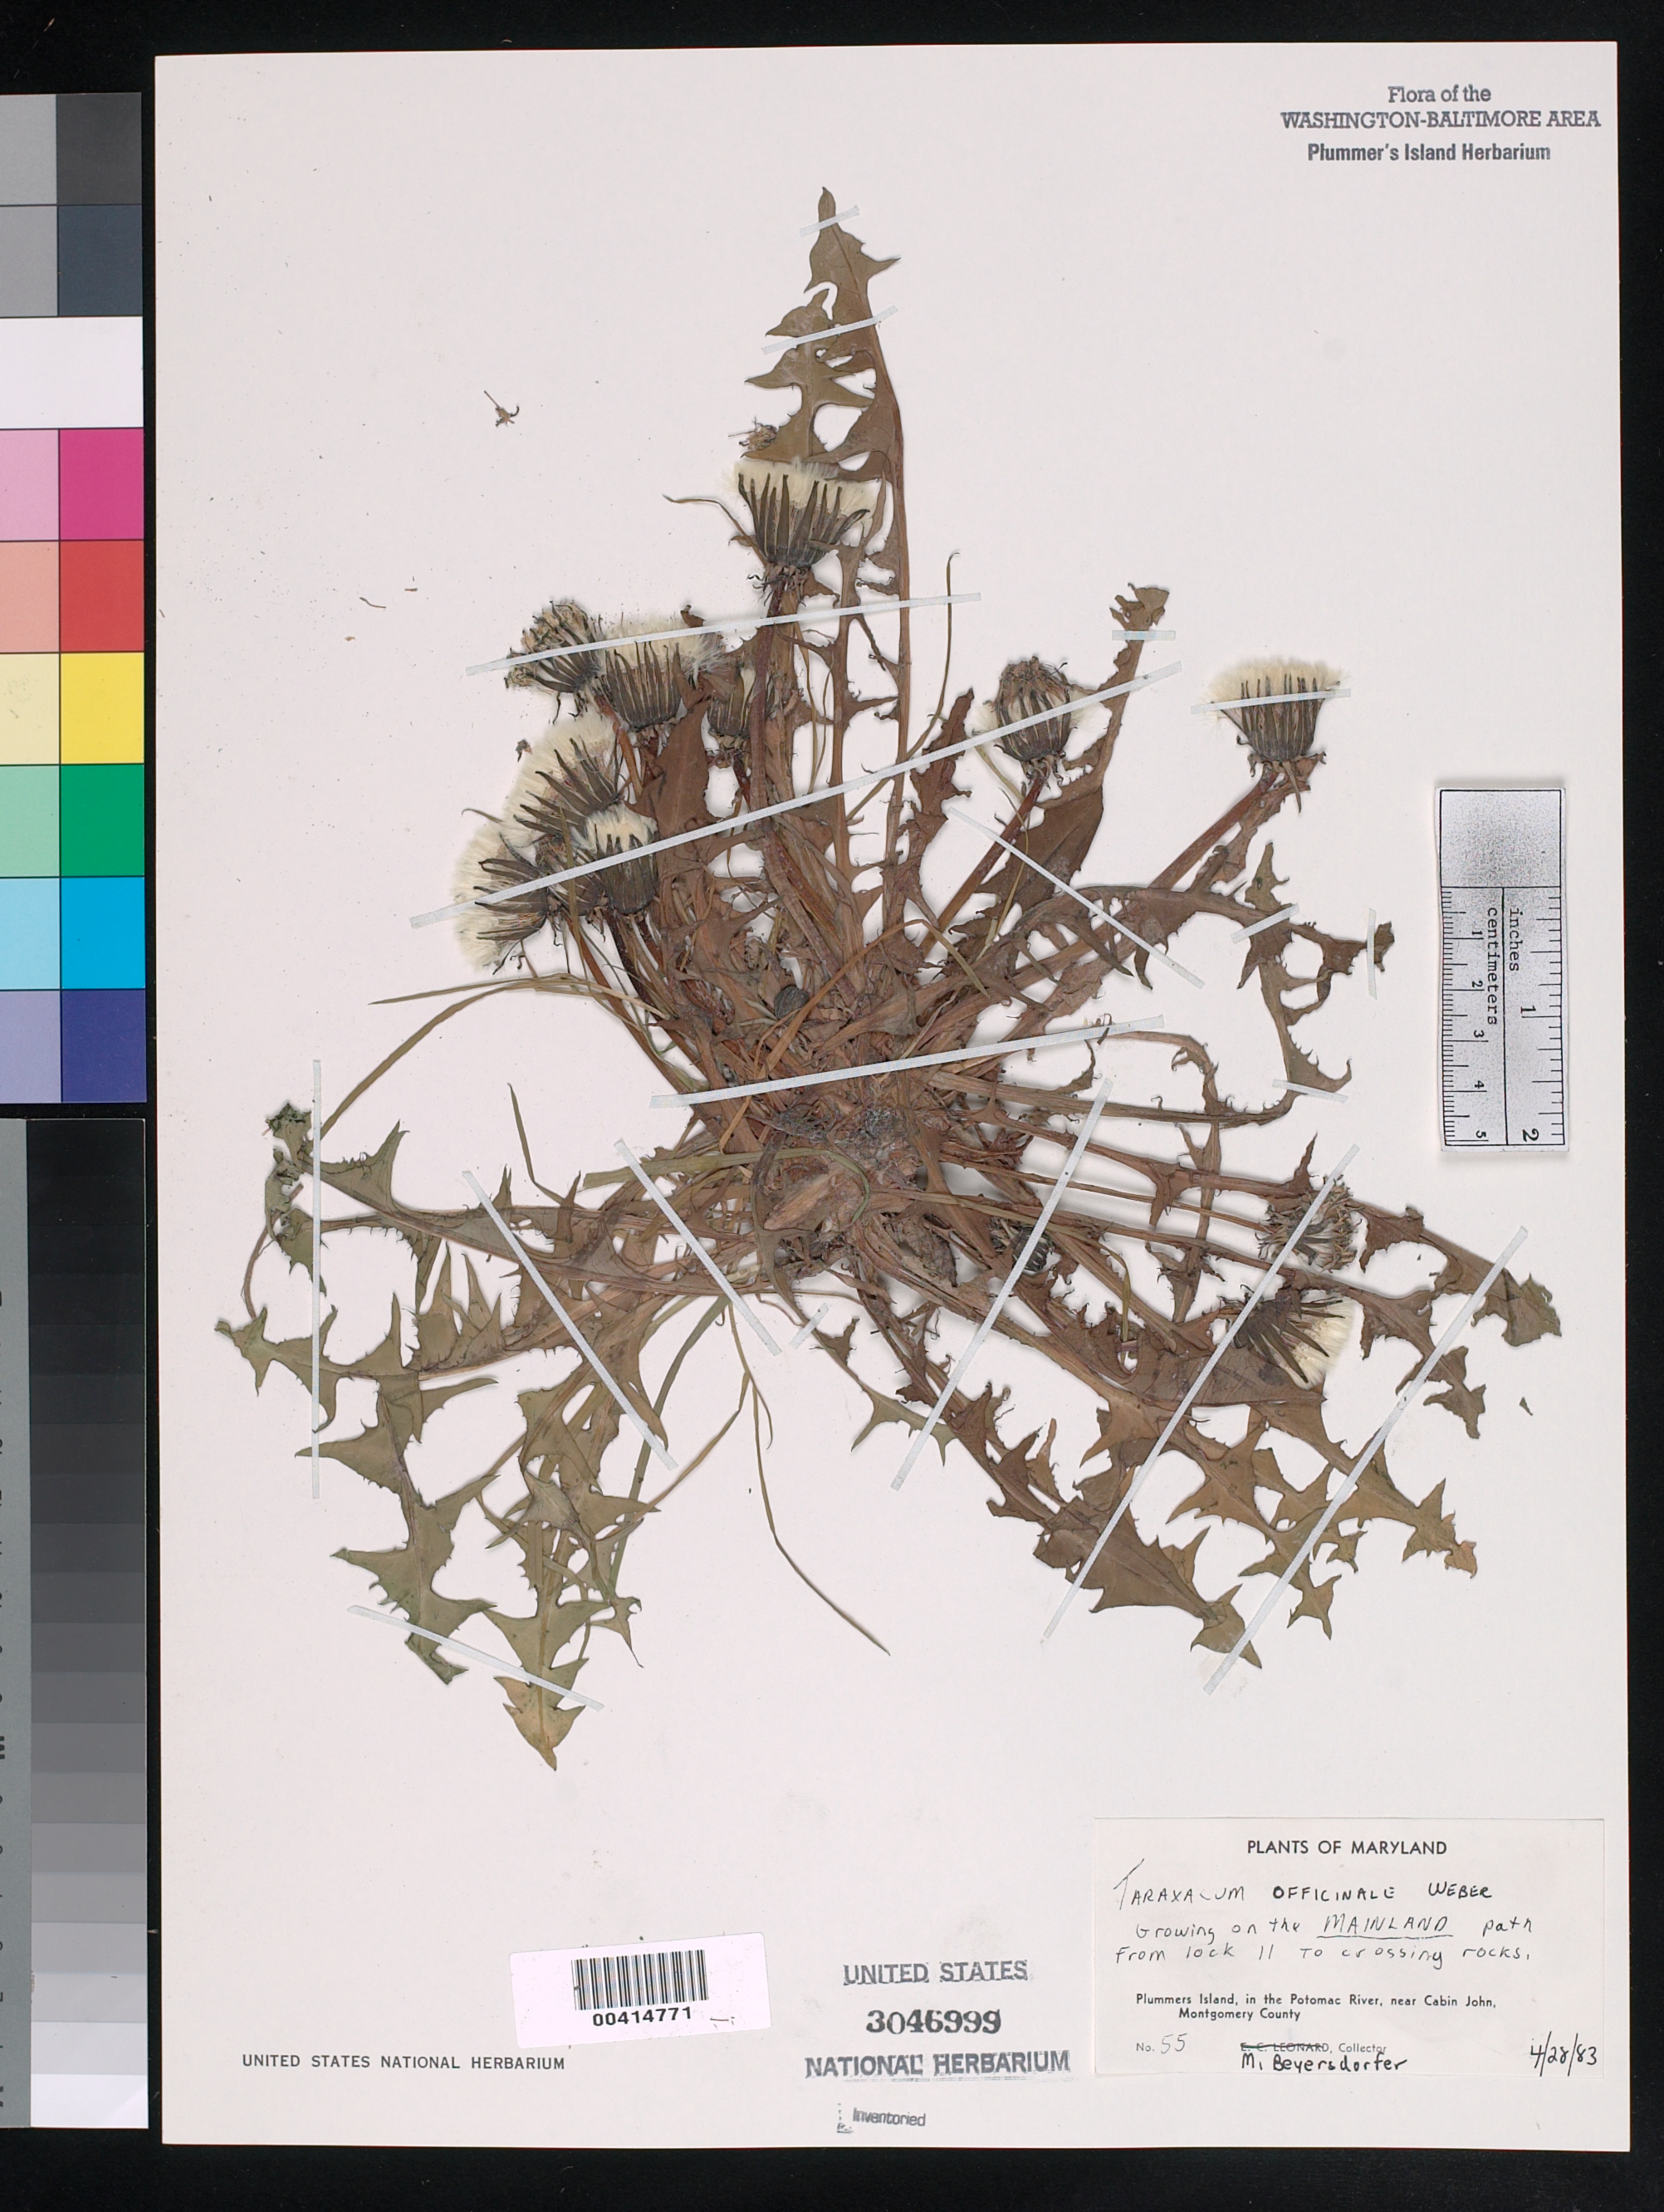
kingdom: Plantae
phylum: Tracheophyta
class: Magnoliopsida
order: Asterales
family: Asteraceae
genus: Taraxacum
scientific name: Taraxacum officinale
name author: G.H. Weber ex F.H. Wigg.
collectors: M. Beyersdorfer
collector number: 55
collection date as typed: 28 Apr 1983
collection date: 1983-04-28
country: United States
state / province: Maryland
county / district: Montgomery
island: Plummers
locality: Plummer's Island; path from Lock 11 to Crossing Rocks C. & O. Canal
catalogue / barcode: US 3046999